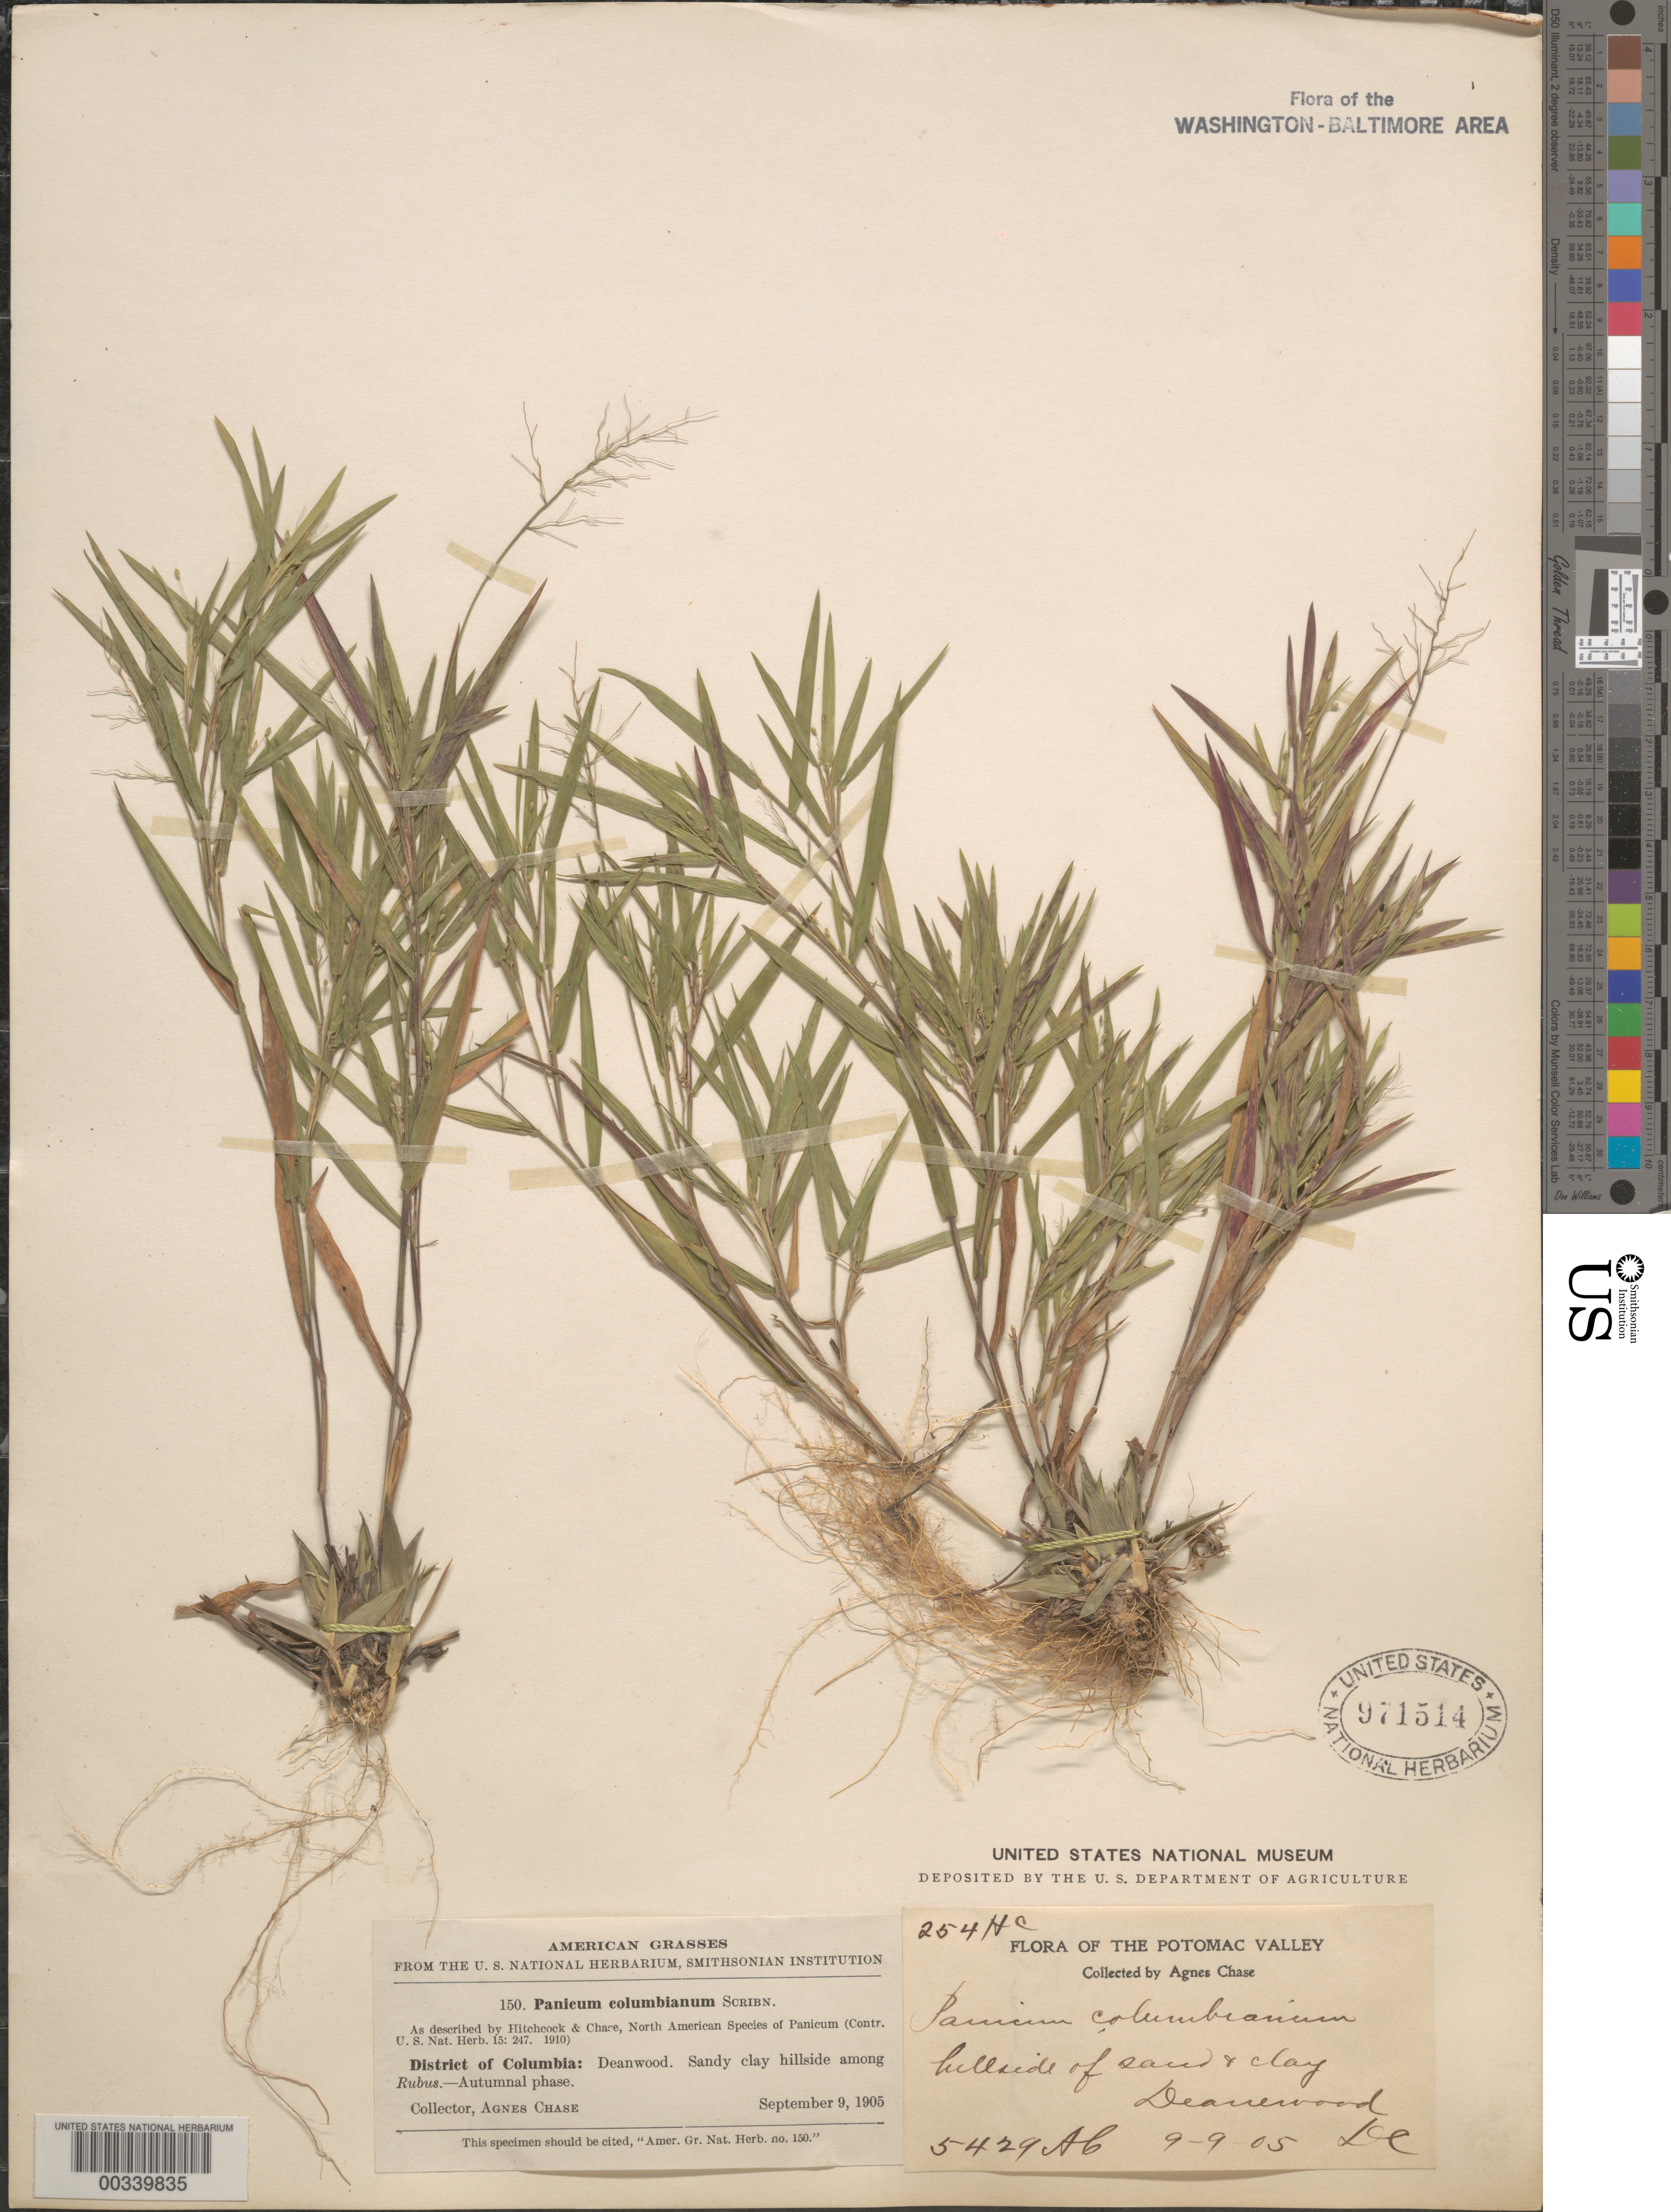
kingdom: Plantae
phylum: Tracheophyta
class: Liliopsida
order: Poales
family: Poaceae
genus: Dichanthelium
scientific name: Dichanthelium sabulorum var. thinium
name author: (Hitchc. & Chase) Gould & C.A. Clark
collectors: A. Chase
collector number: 5429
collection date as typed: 09 Sep 1905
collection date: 1905-09-09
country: United States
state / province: District of Columbia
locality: Deanwood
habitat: Sand and clay hillside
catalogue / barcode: US 971514